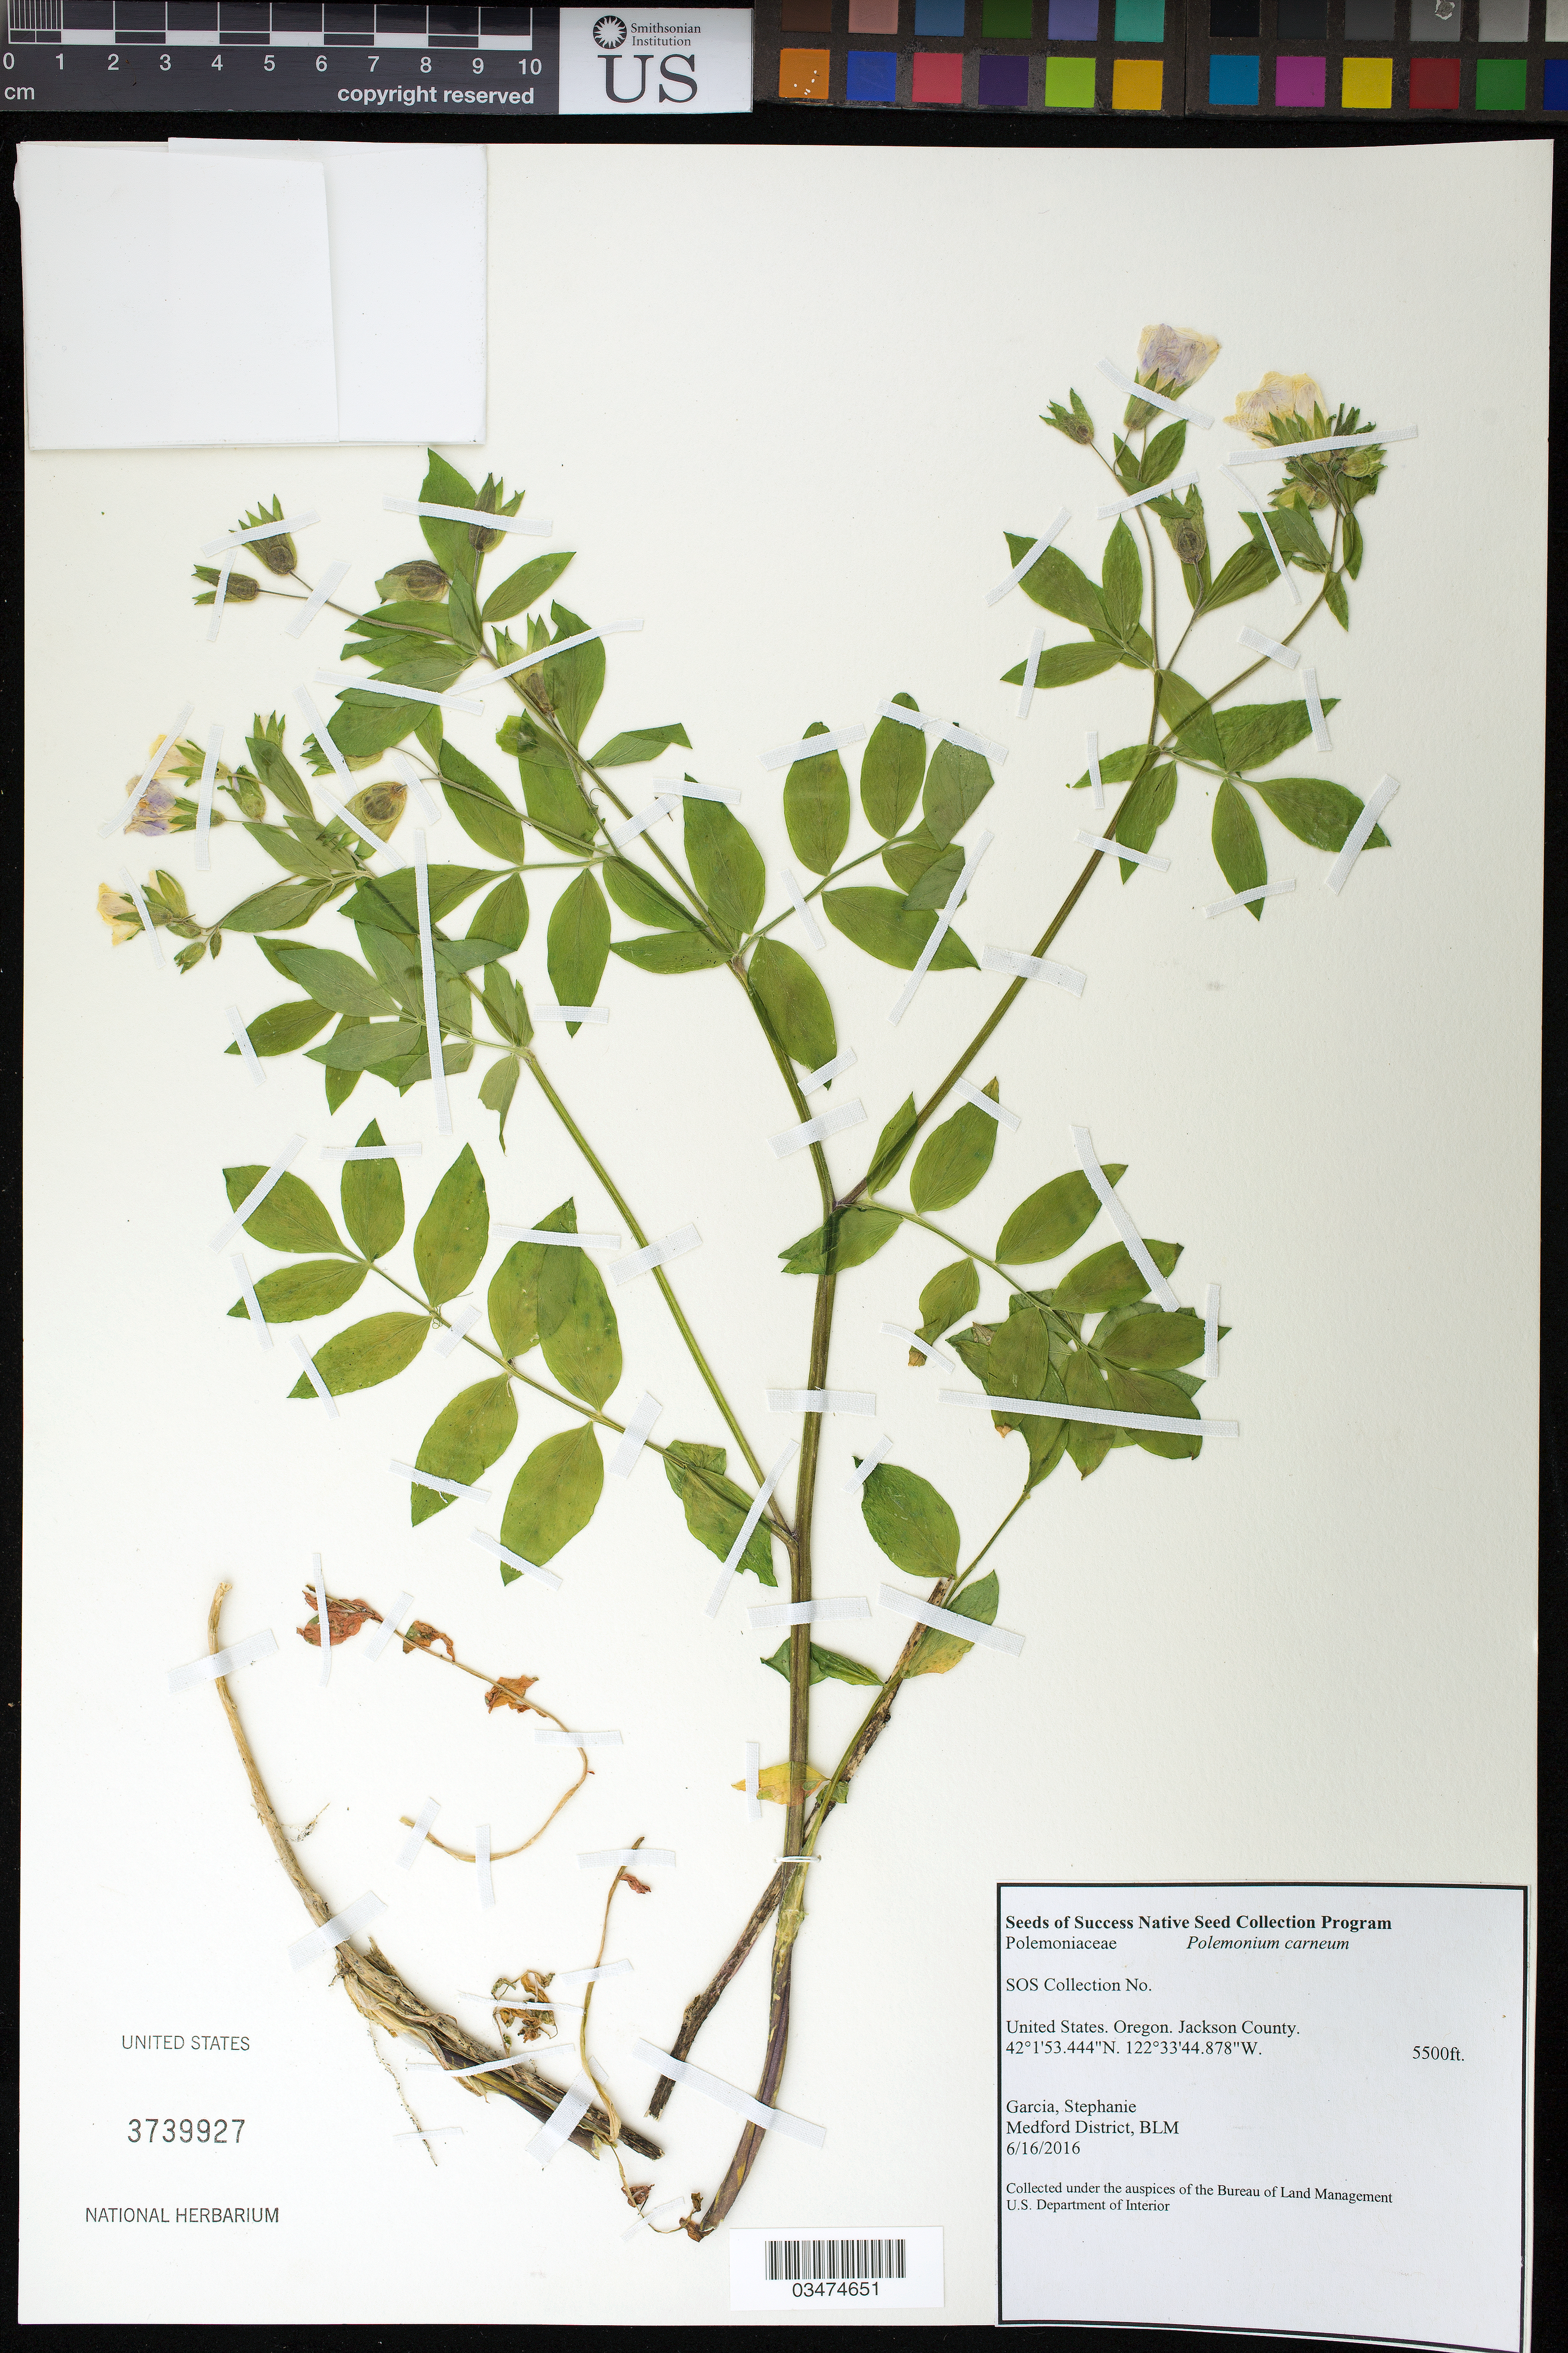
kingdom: Plantae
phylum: Tracheophyta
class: Magnoliopsida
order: Ericales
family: Polemoniaceae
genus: Polemonium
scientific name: Polemonium carneum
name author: A. Gray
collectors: S. Garcia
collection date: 2016-06-16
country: United States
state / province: Oregon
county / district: Jackson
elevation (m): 1676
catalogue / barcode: US 3739927